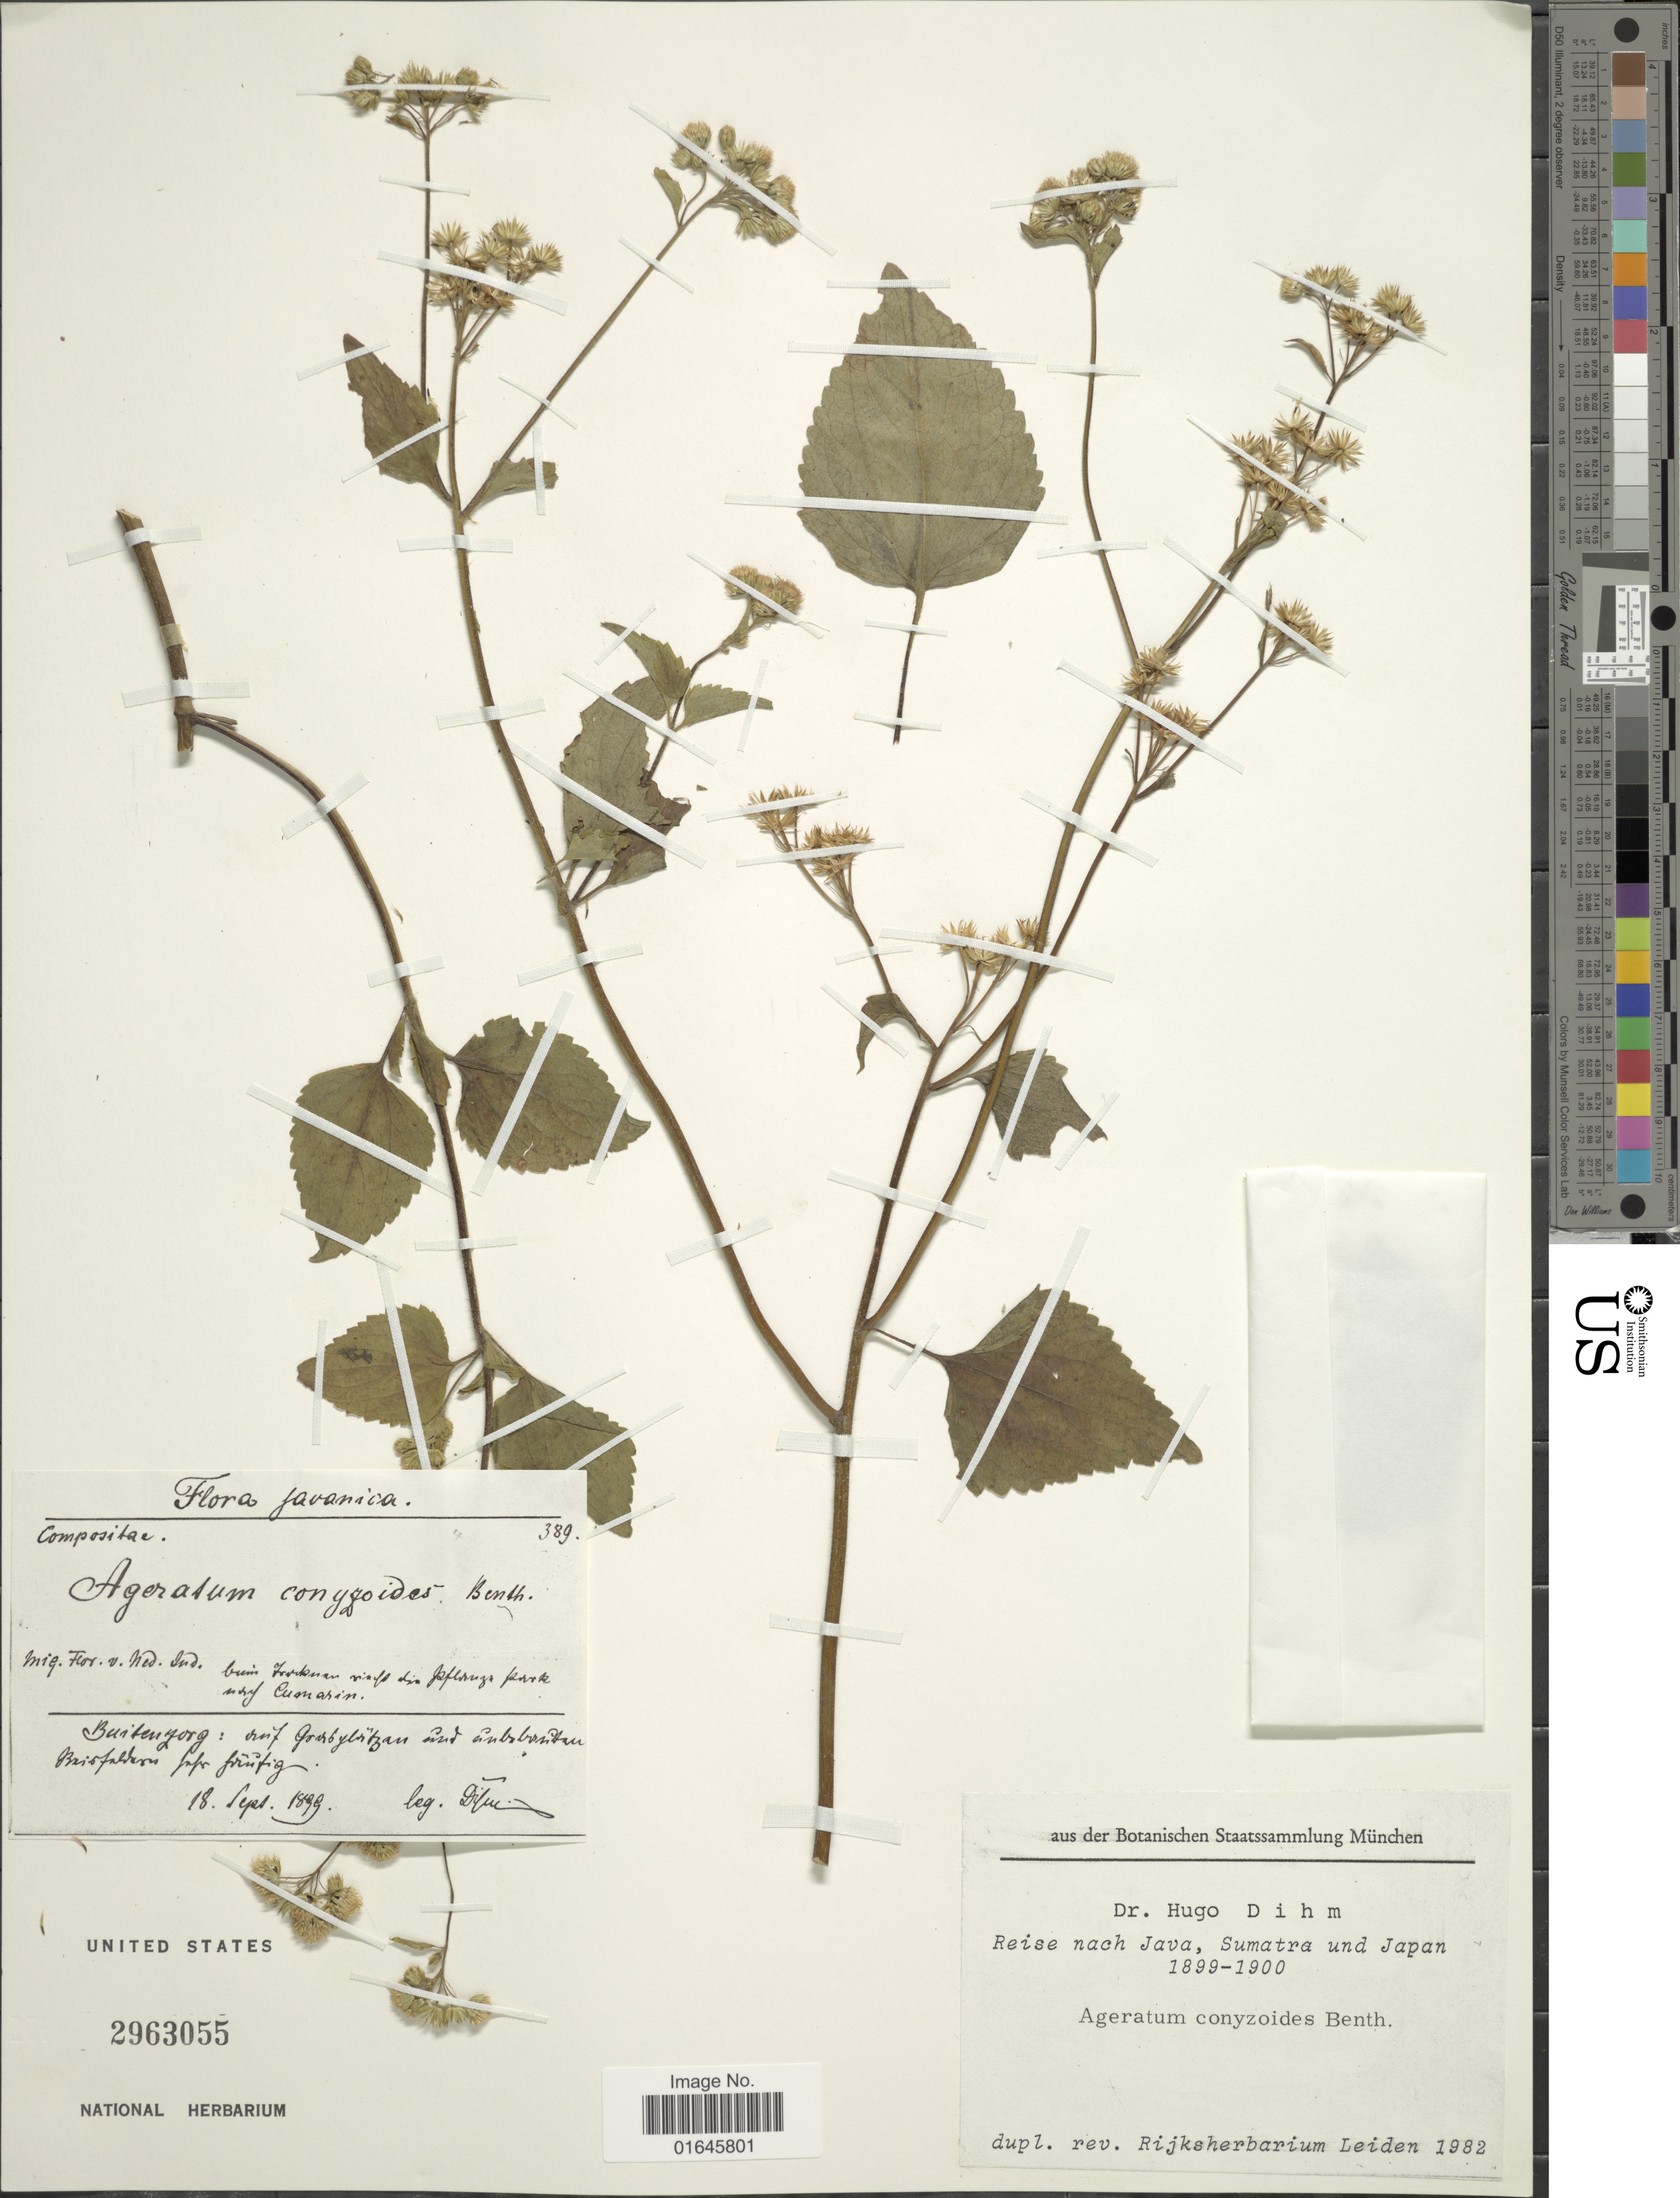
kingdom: Plantae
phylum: Tracheophyta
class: Magnoliopsida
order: Asterales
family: Asteraceae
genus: Ageratum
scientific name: Ageratum conyzoides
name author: L.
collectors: H. Dihm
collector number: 389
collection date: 1899-09-18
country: Indonesia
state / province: Java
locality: Buitenzorg: [illegible text]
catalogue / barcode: US 2963055